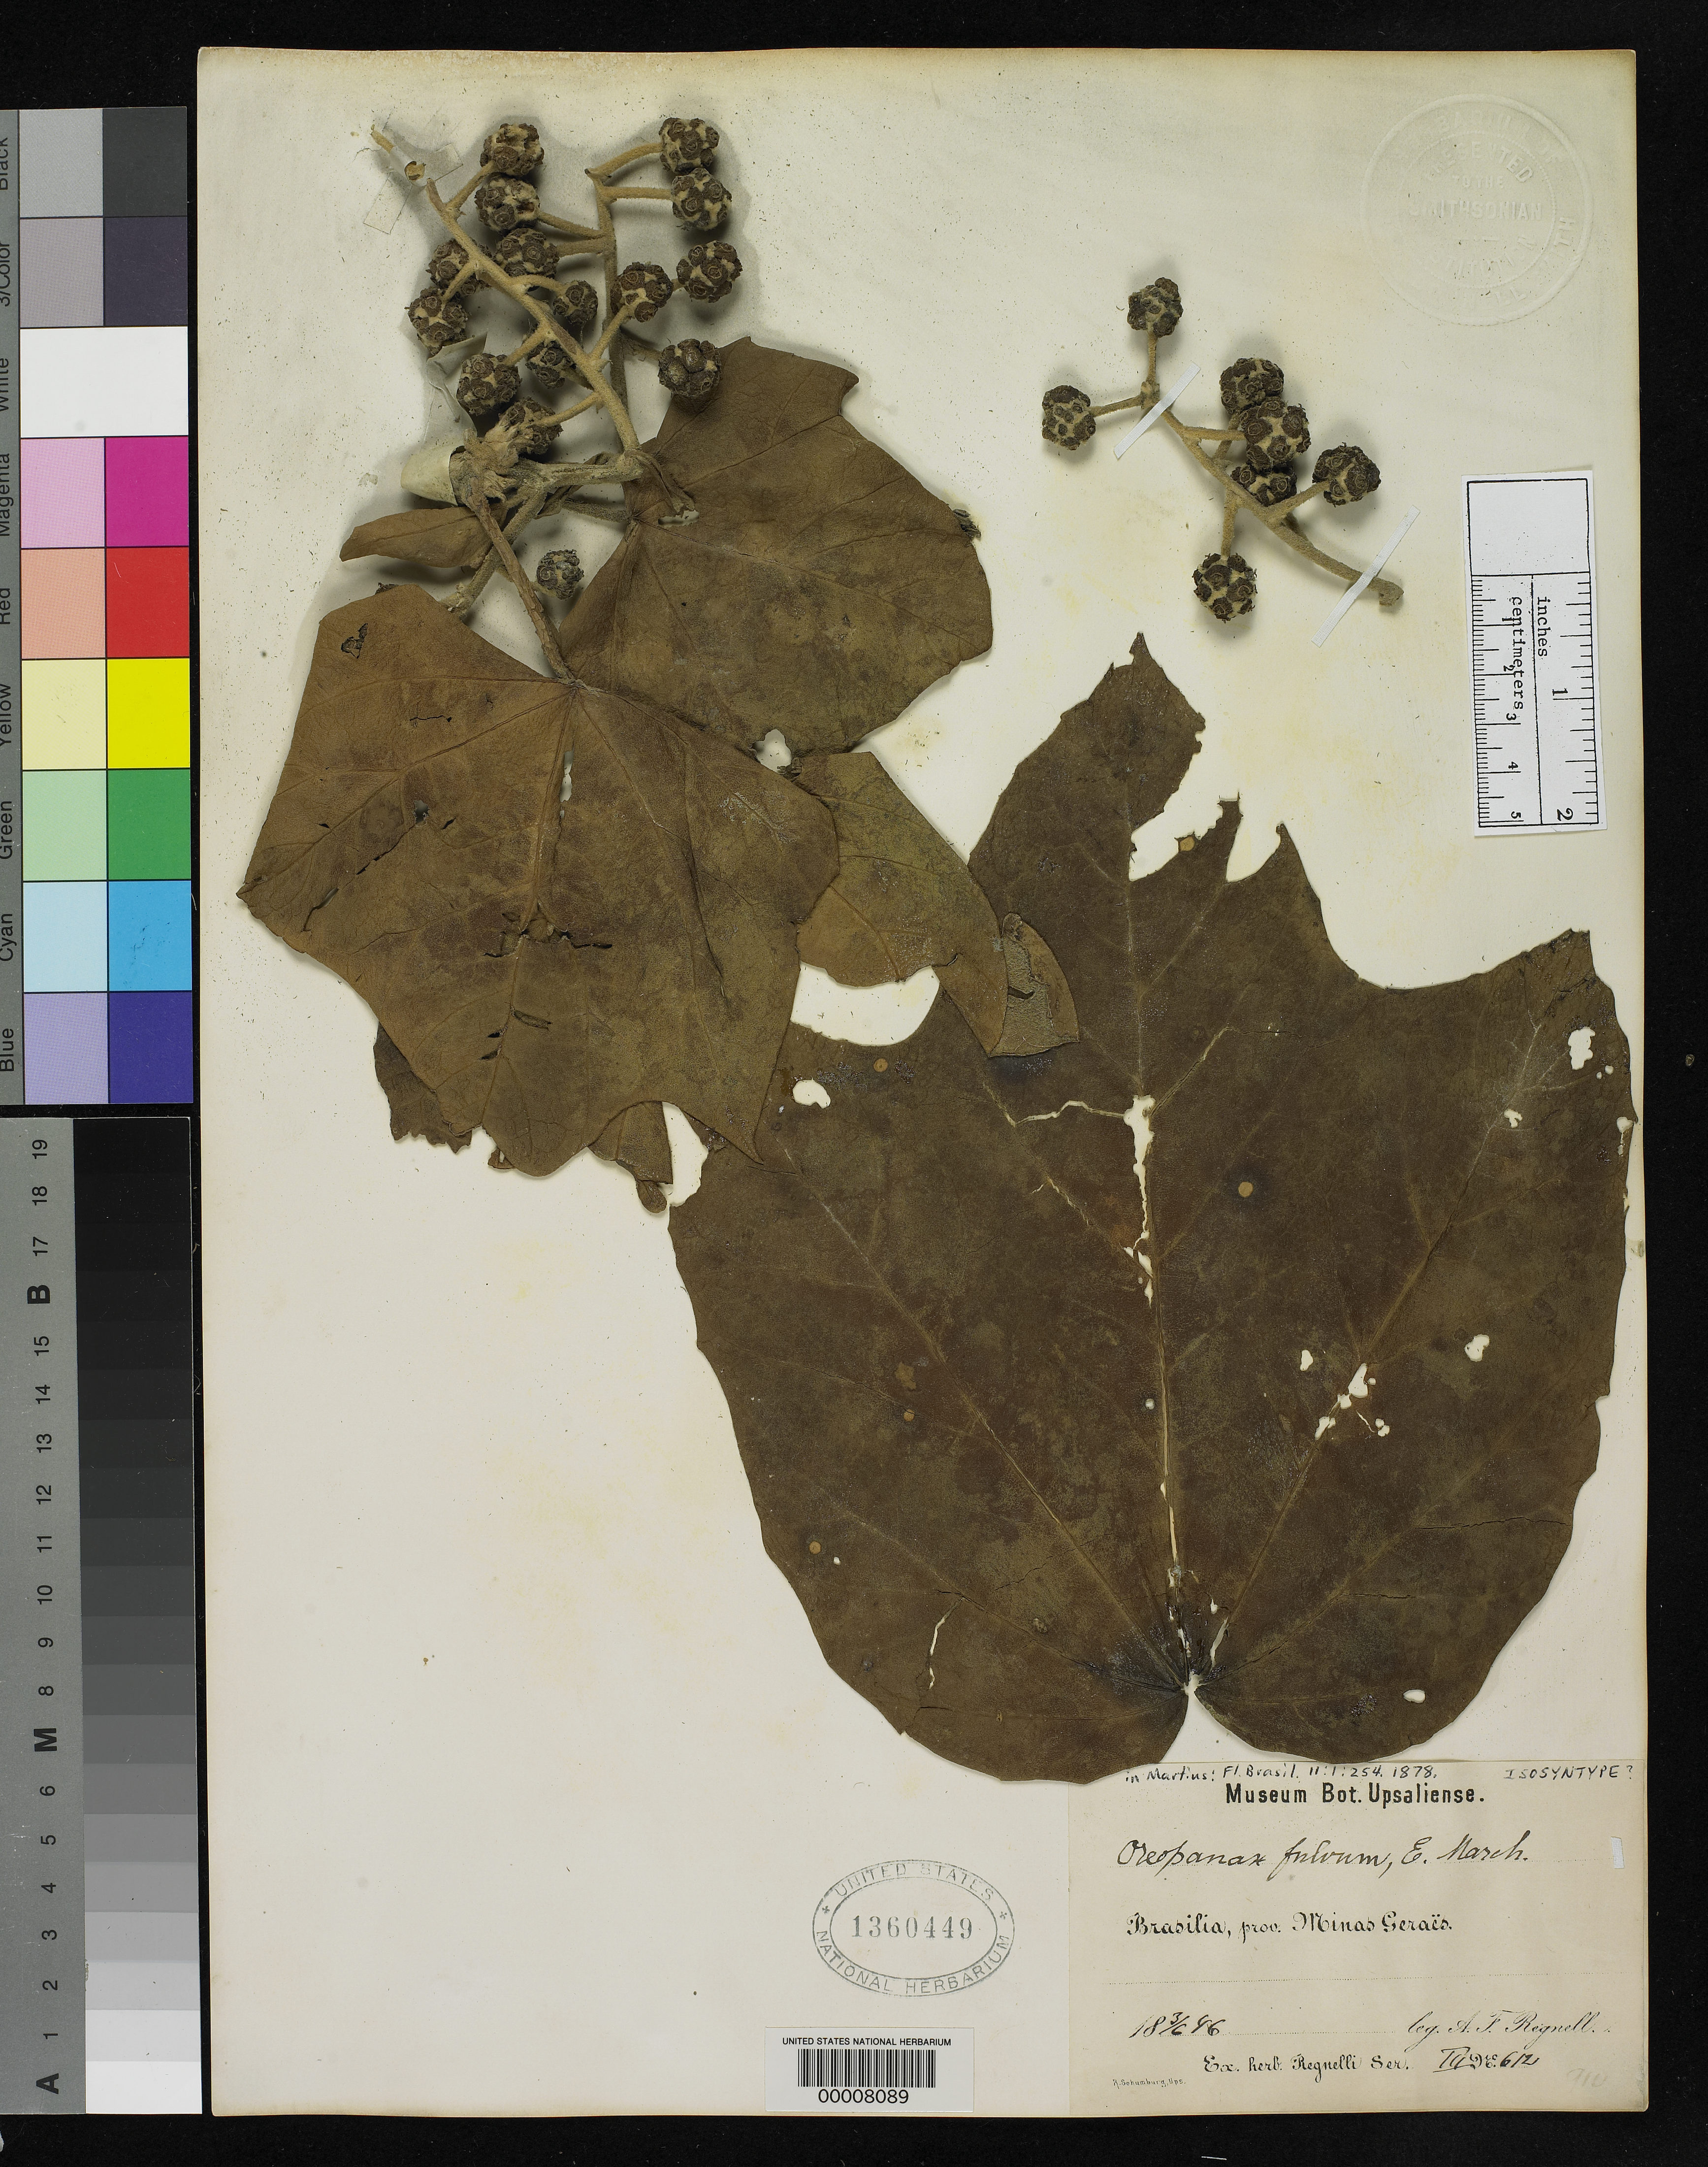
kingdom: Plantae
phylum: Tracheophyta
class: Magnoliopsida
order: Apiales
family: Araliaceae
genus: Oreopanax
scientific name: Oreopanax fulvus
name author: Marchal in Mart.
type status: Isosyntype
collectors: A. F. Regnell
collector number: III 612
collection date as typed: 03 Jun 1846 or 06 Mar 1846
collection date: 1846-03-06 or 1846-06-03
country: Brazil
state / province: Minas Gerais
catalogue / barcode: US 1360449